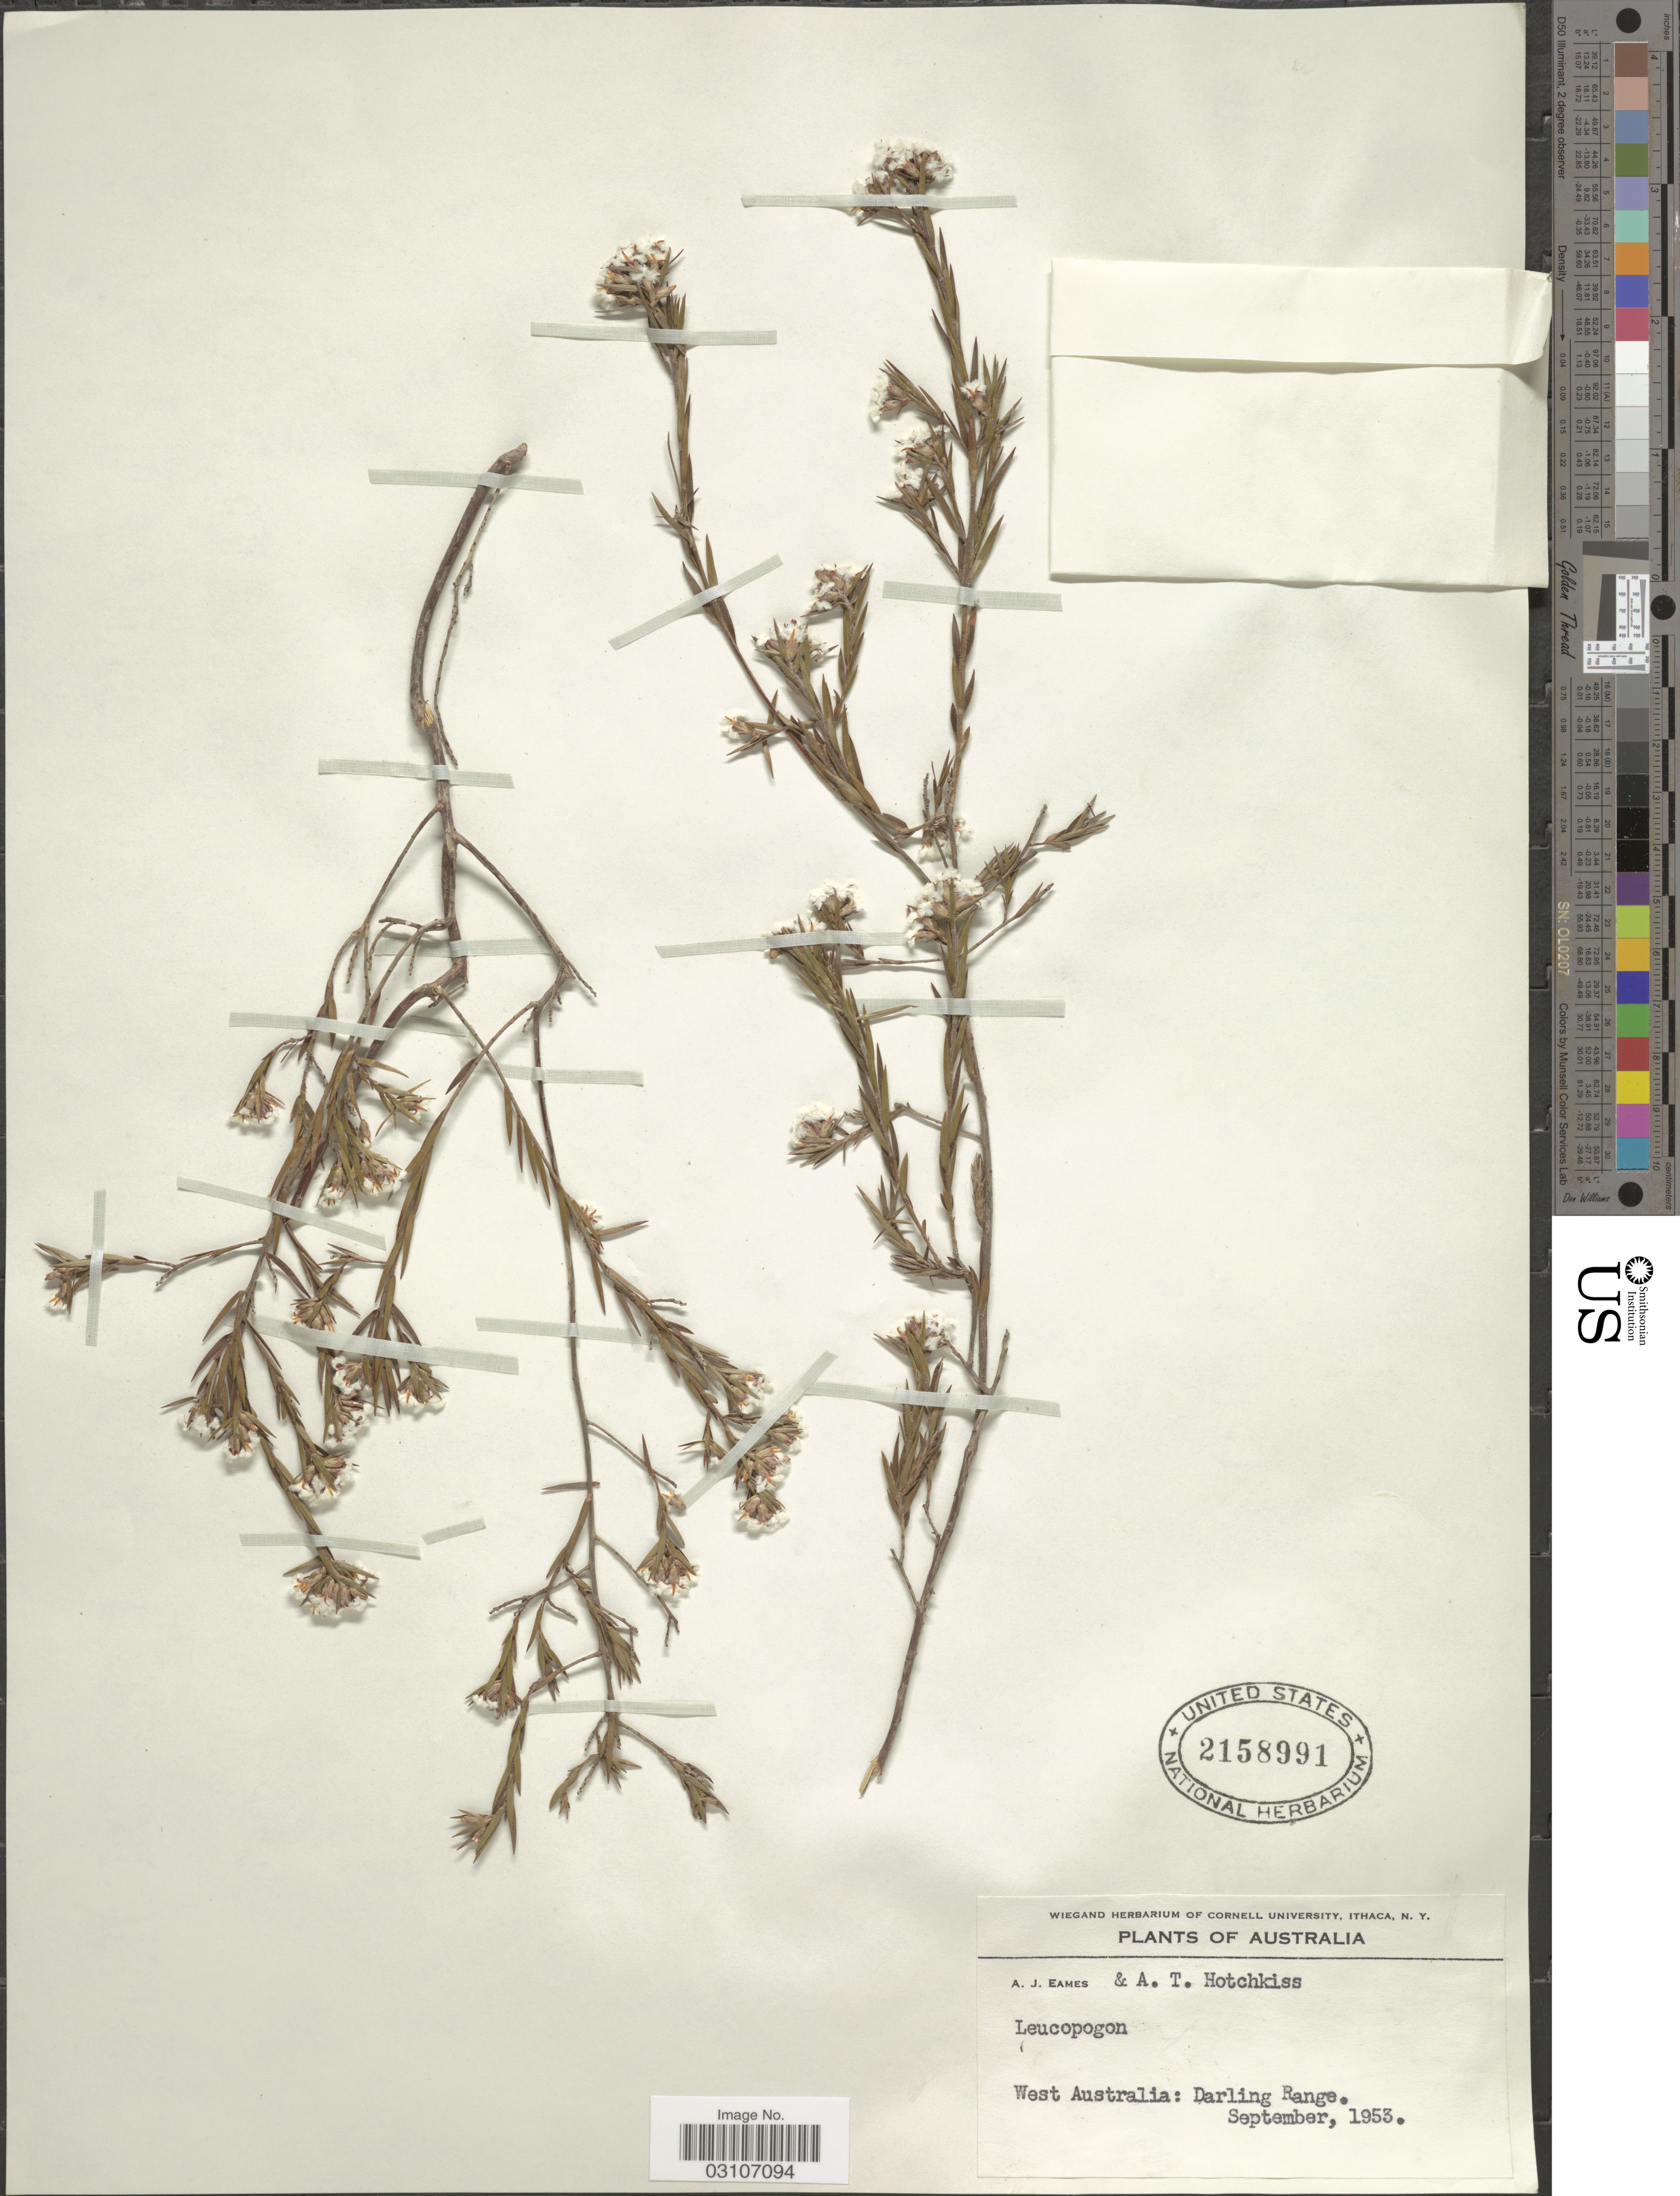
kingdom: Plantae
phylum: Tracheophyta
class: Magnoliopsida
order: Ericales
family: Ericaceae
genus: Leucopogon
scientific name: Leucopogon sp.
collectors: A. J. Eames & A. Hotchkiss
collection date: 1953-09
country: Australia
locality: West Australia: Darling Range.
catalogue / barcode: US 2158991